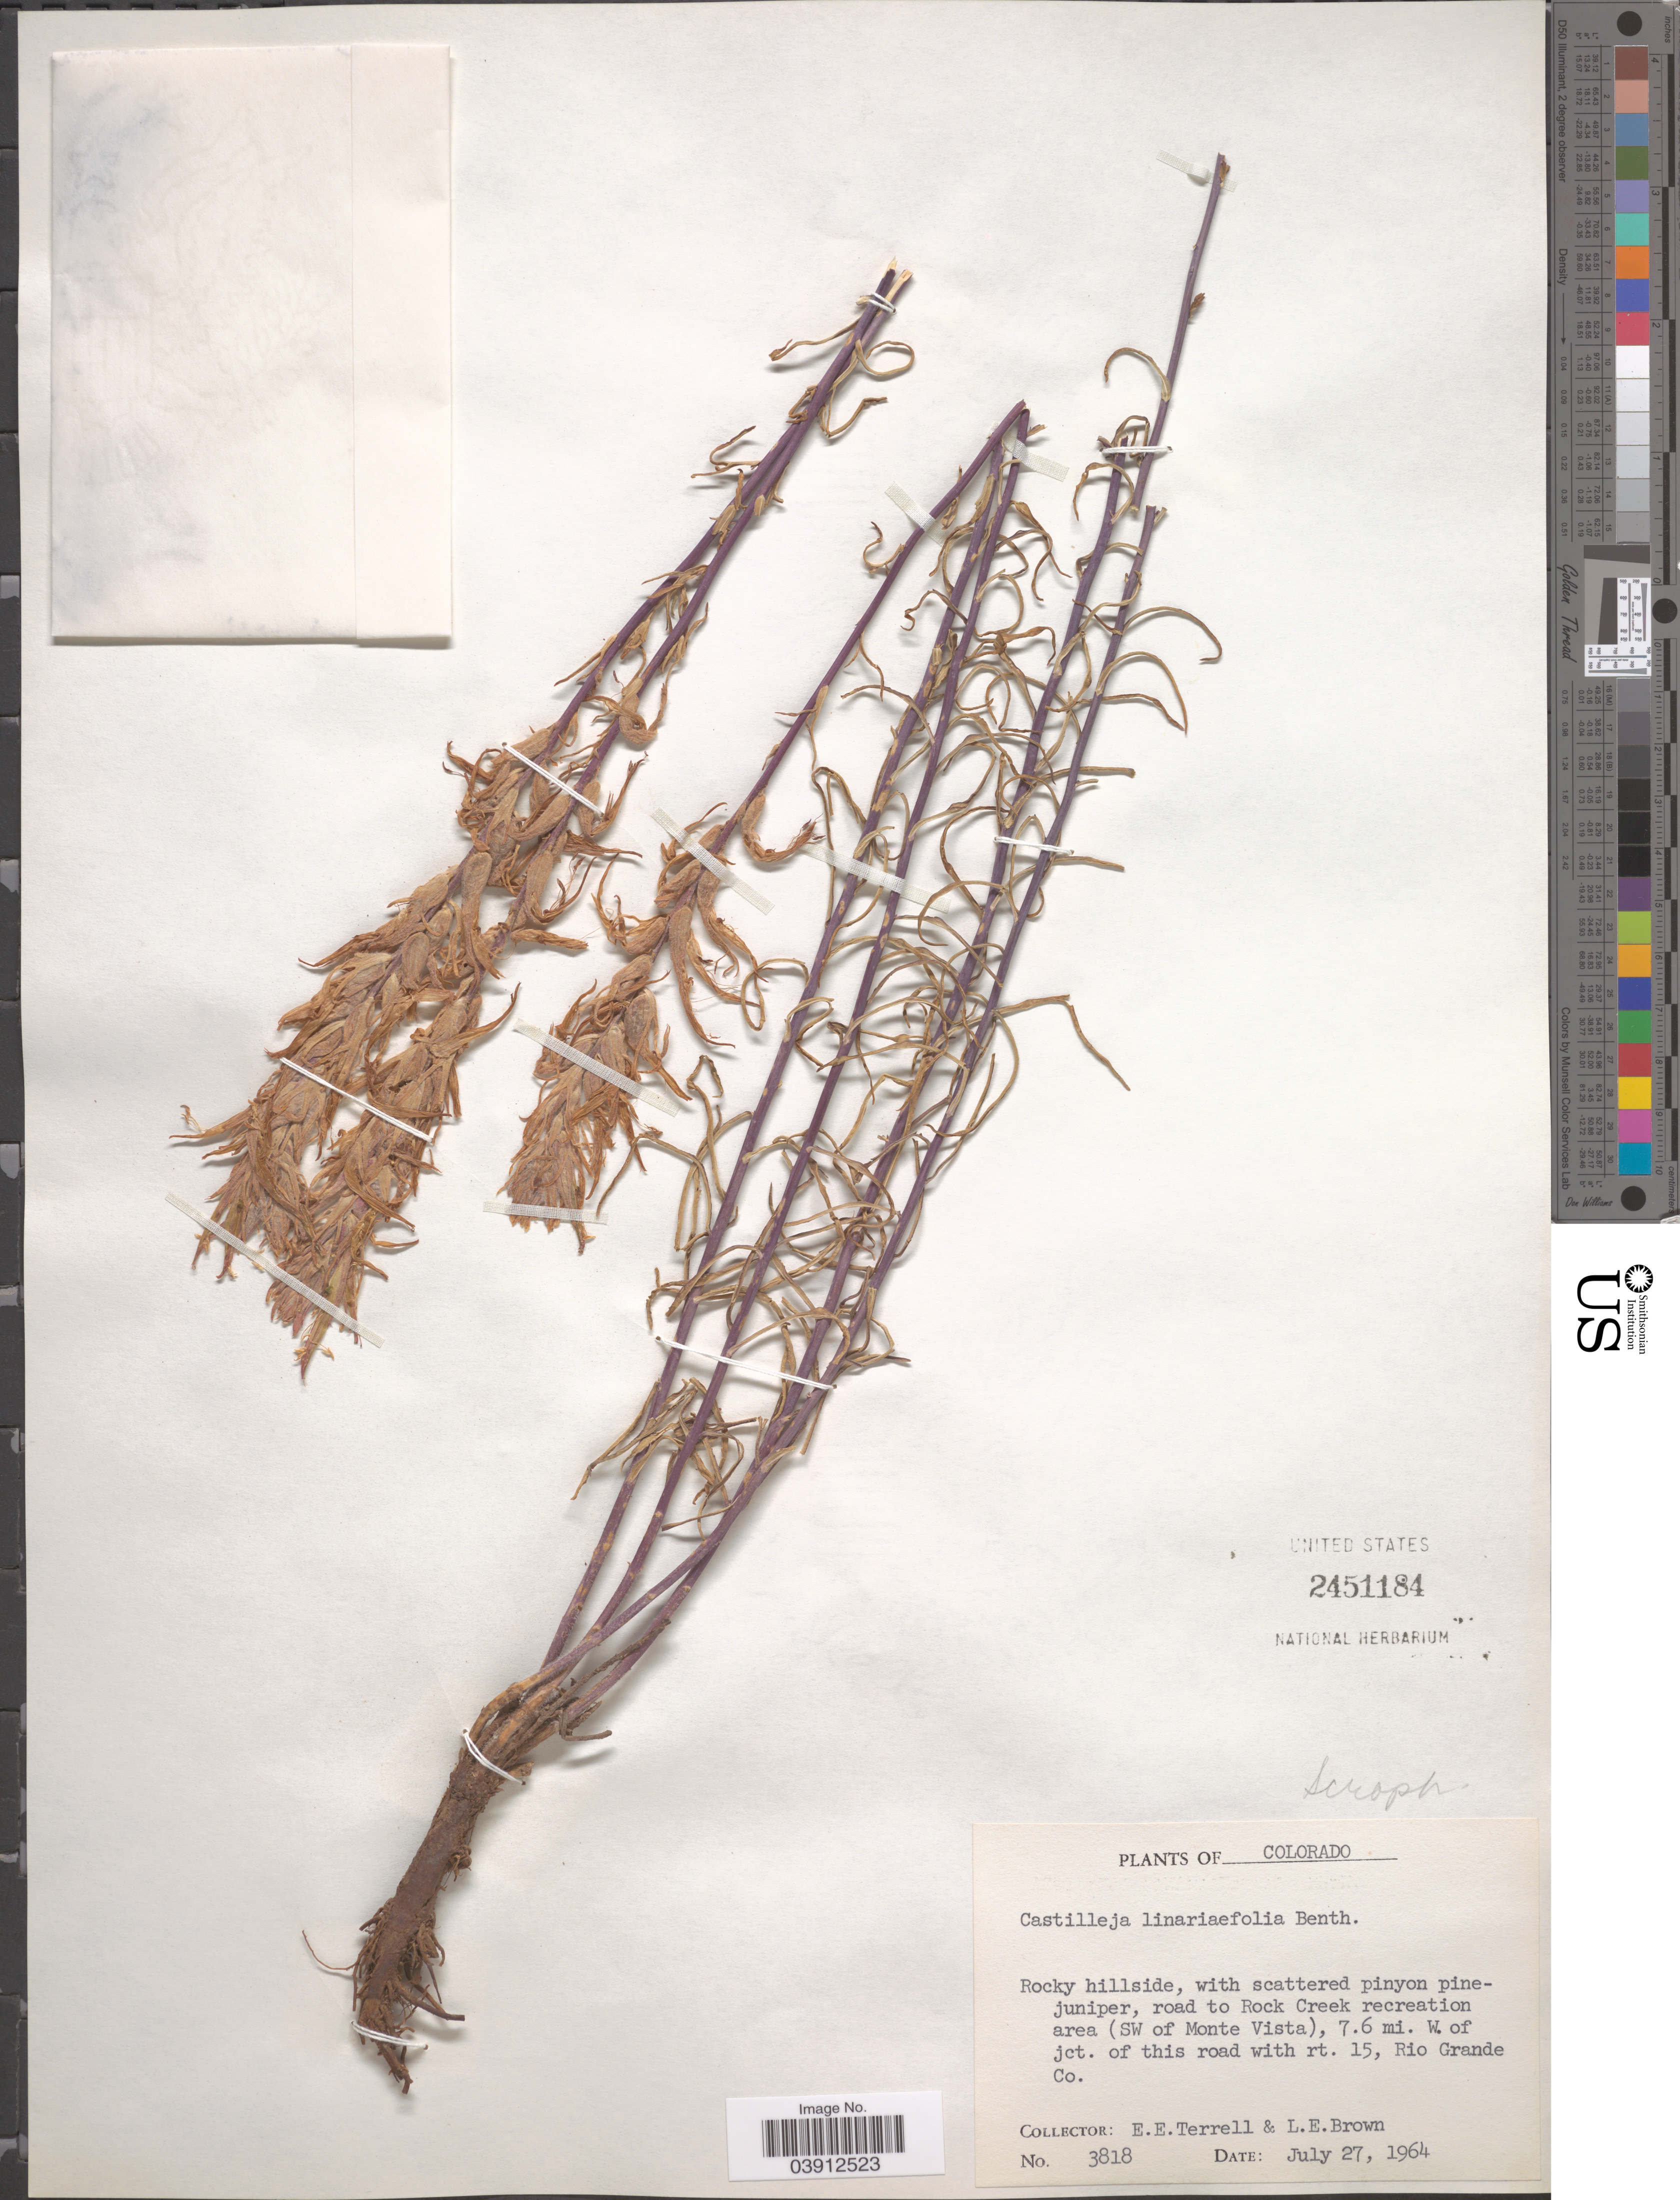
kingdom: Plantae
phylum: Tracheophyta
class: Magnoliopsida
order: Lamiales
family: Orobanchaceae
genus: Castilleja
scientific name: Castilleja linariifolia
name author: Benth.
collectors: E. E. Terrell & L. E. Brown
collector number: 3818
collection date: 1964-07-27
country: United States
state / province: Colorado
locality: Road to Rock Creek recreation area (SW of Monte Vista), 7.6 mi. W. of jct. of this road with rt. 15, Rio Grande Co.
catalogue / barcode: US 2451184